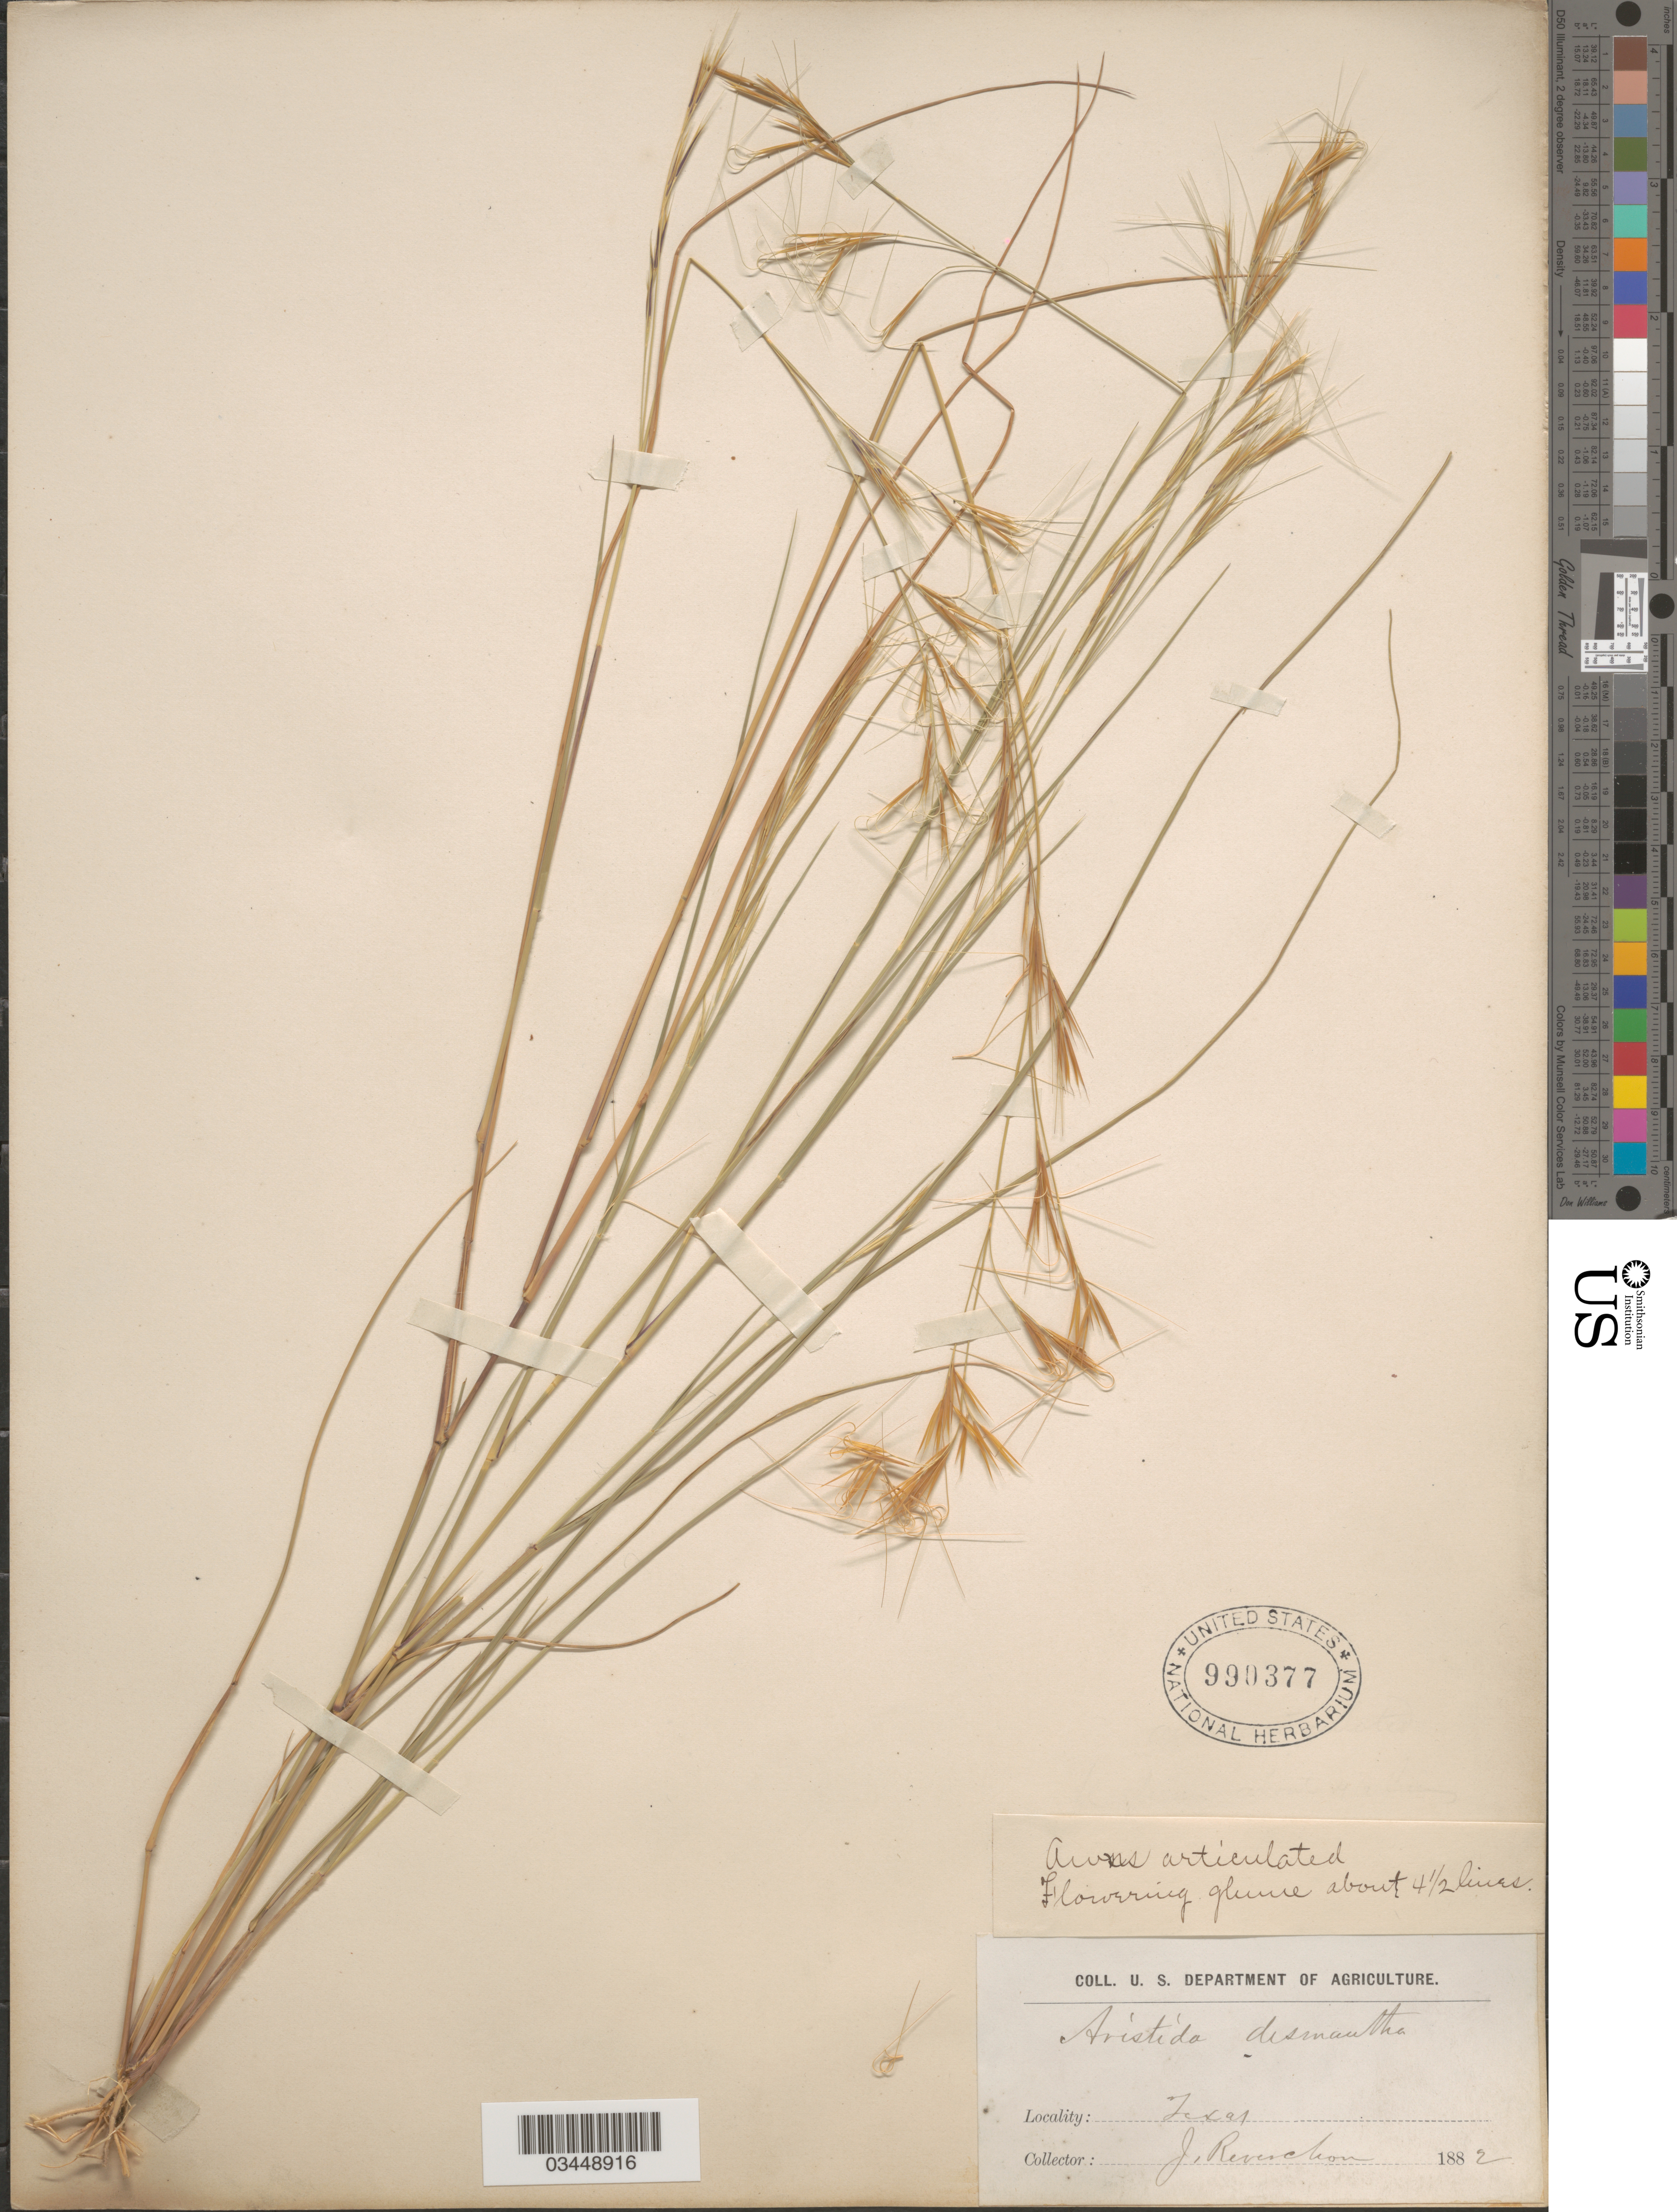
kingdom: Plantae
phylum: Tracheophyta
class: Liliopsida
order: Poales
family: Poaceae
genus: Aristida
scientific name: Aristida desmantha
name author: Trin. & Rupr.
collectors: J. Reverchon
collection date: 1882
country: United States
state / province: Texas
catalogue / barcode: US 990377